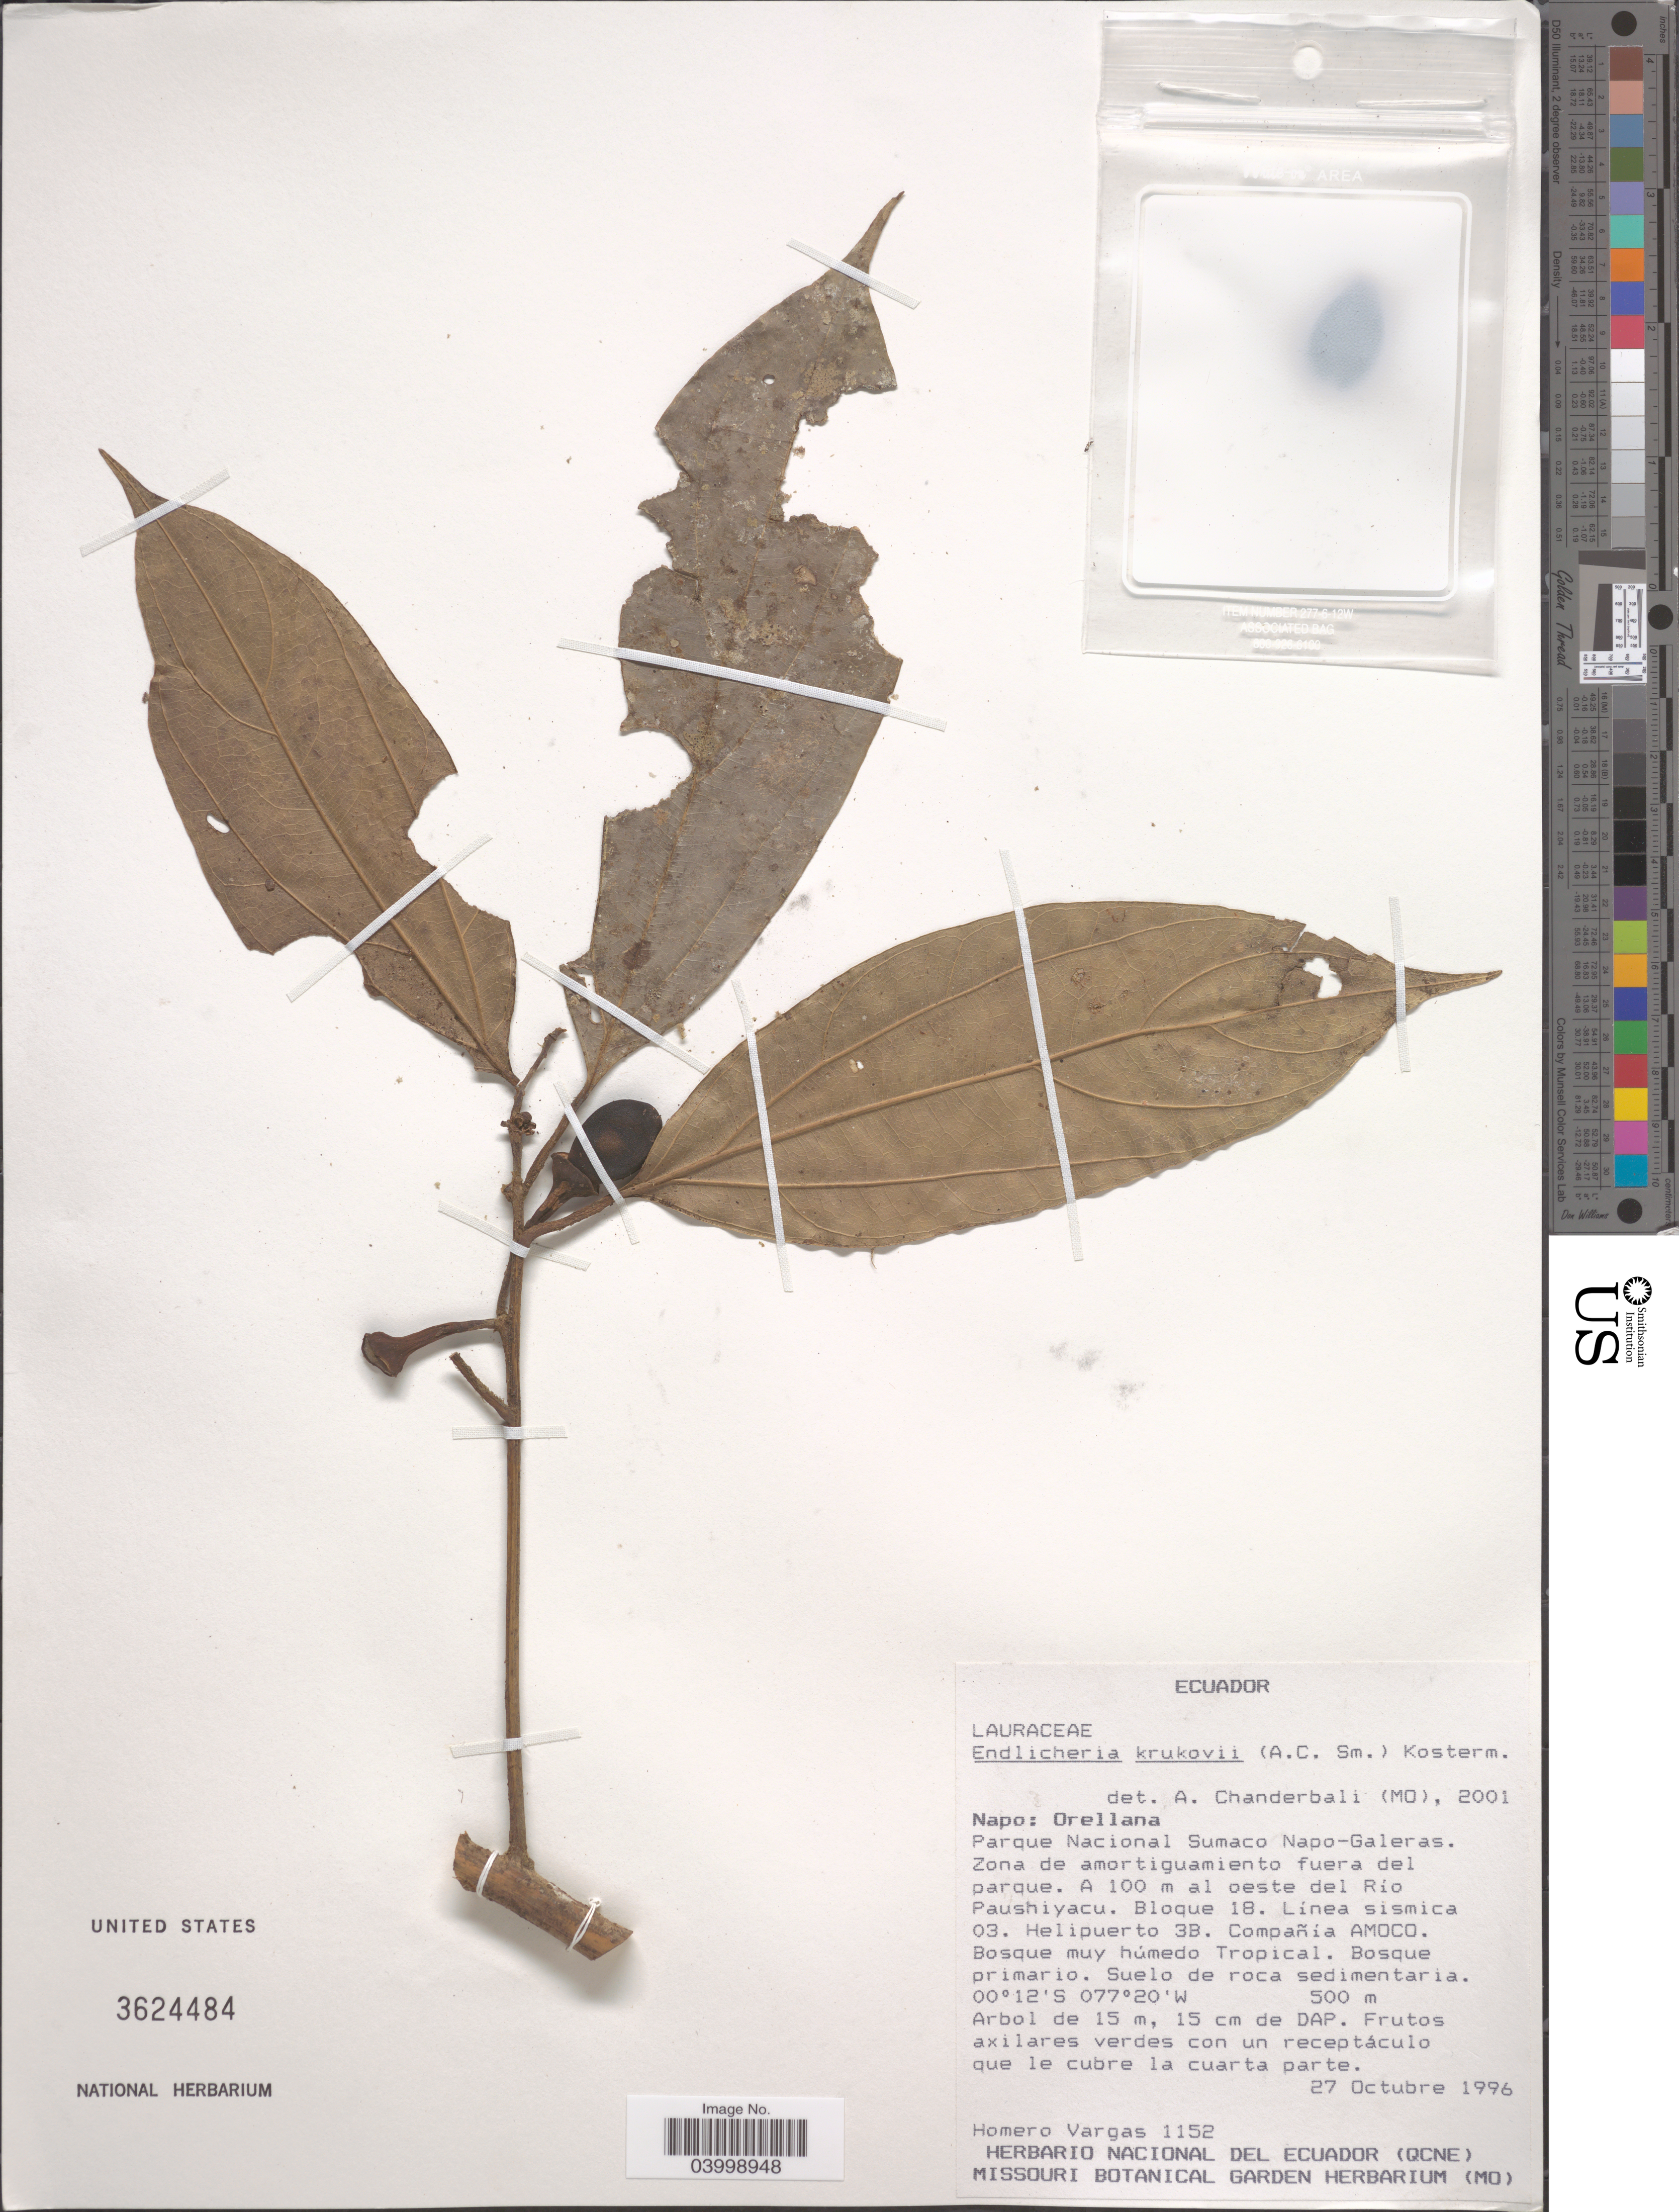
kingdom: Plantae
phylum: Tracheophyta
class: Magnoliopsida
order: Laurales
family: Lauraceae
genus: Endlicheria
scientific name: Endlicheria krukovii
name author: (A.C. Sm.) Kosterm.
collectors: H. Vargas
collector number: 1152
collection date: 1996-10-27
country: Ecuador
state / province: Napo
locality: Orellana. Parque Nacional Sumaco Napo-Galeras. Zona de amortiguamiento fuera del parque. A 100 m al oeste del Río Paushiyacu. Bloque 18. Línea sismica 03. Helipuerto 3B. Compañía Amoco.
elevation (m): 500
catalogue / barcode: US 3624484